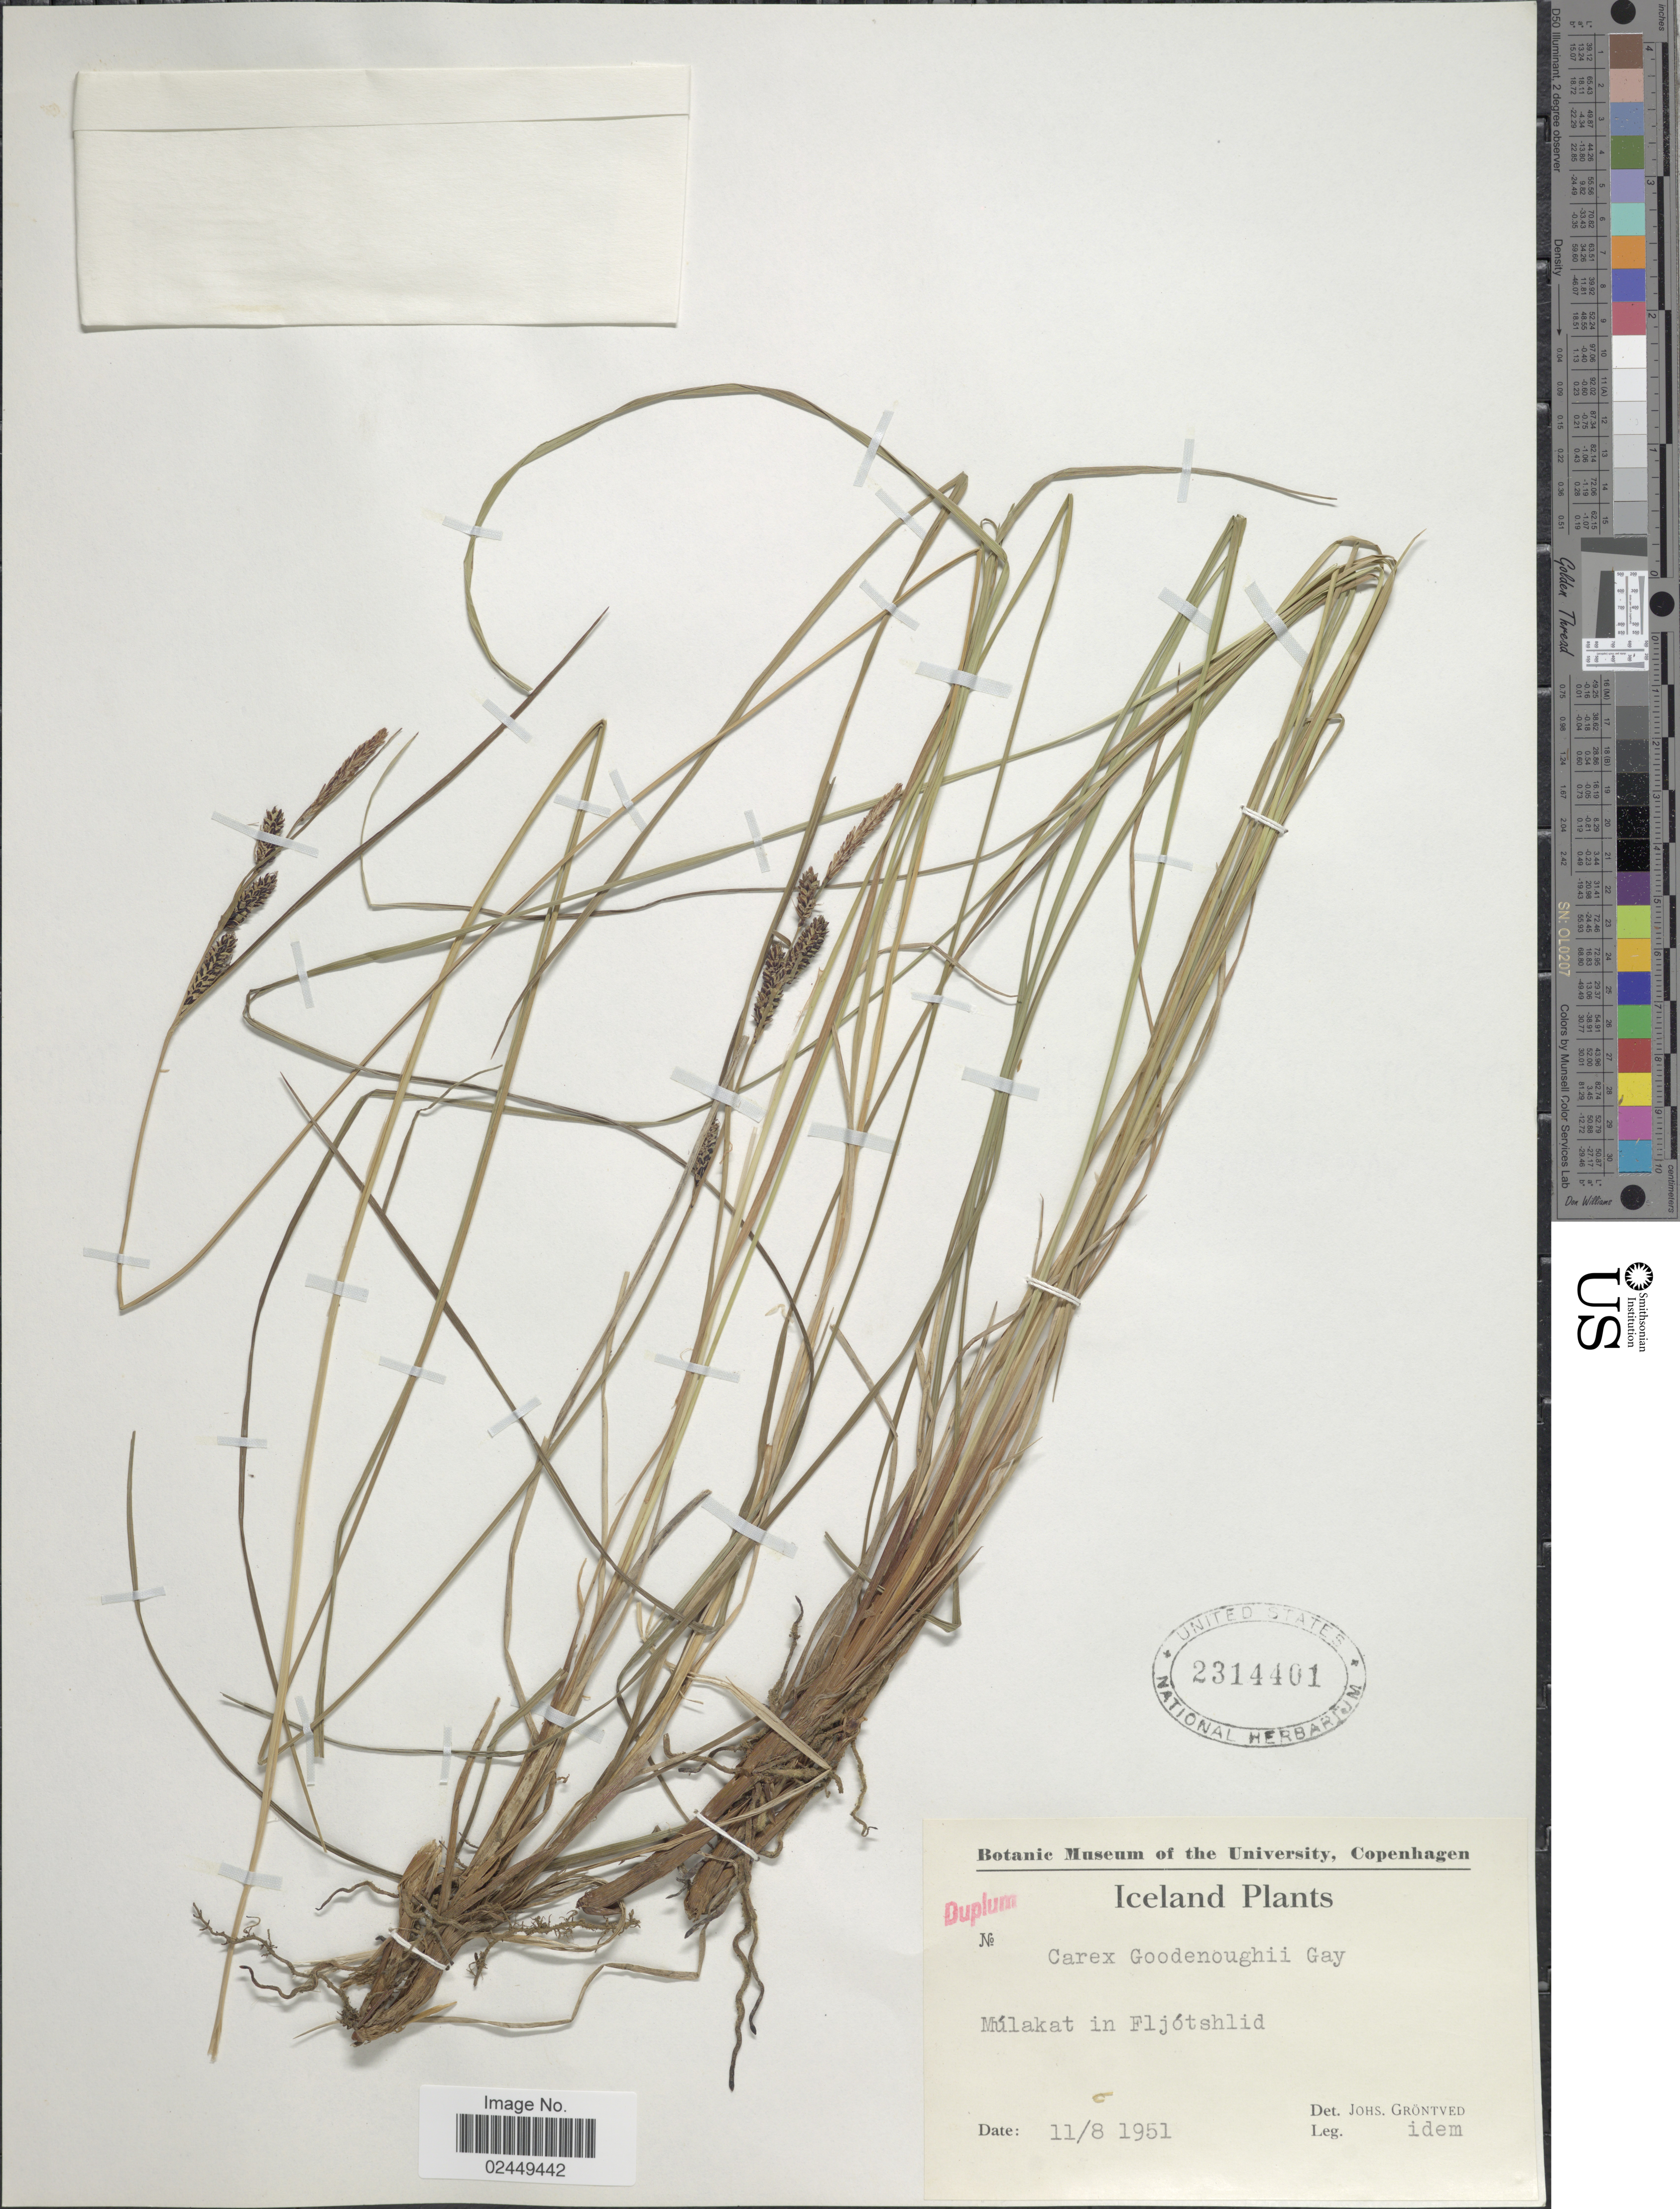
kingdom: Plantae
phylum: Tracheophyta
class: Liliopsida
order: Poales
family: Cyperaceae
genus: Carex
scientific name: Carex nigra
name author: (L.) Reichard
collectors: J. Gröntved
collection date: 1951-08-11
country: Iceland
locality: Mulakat in Fljotshlid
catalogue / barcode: US 2314401